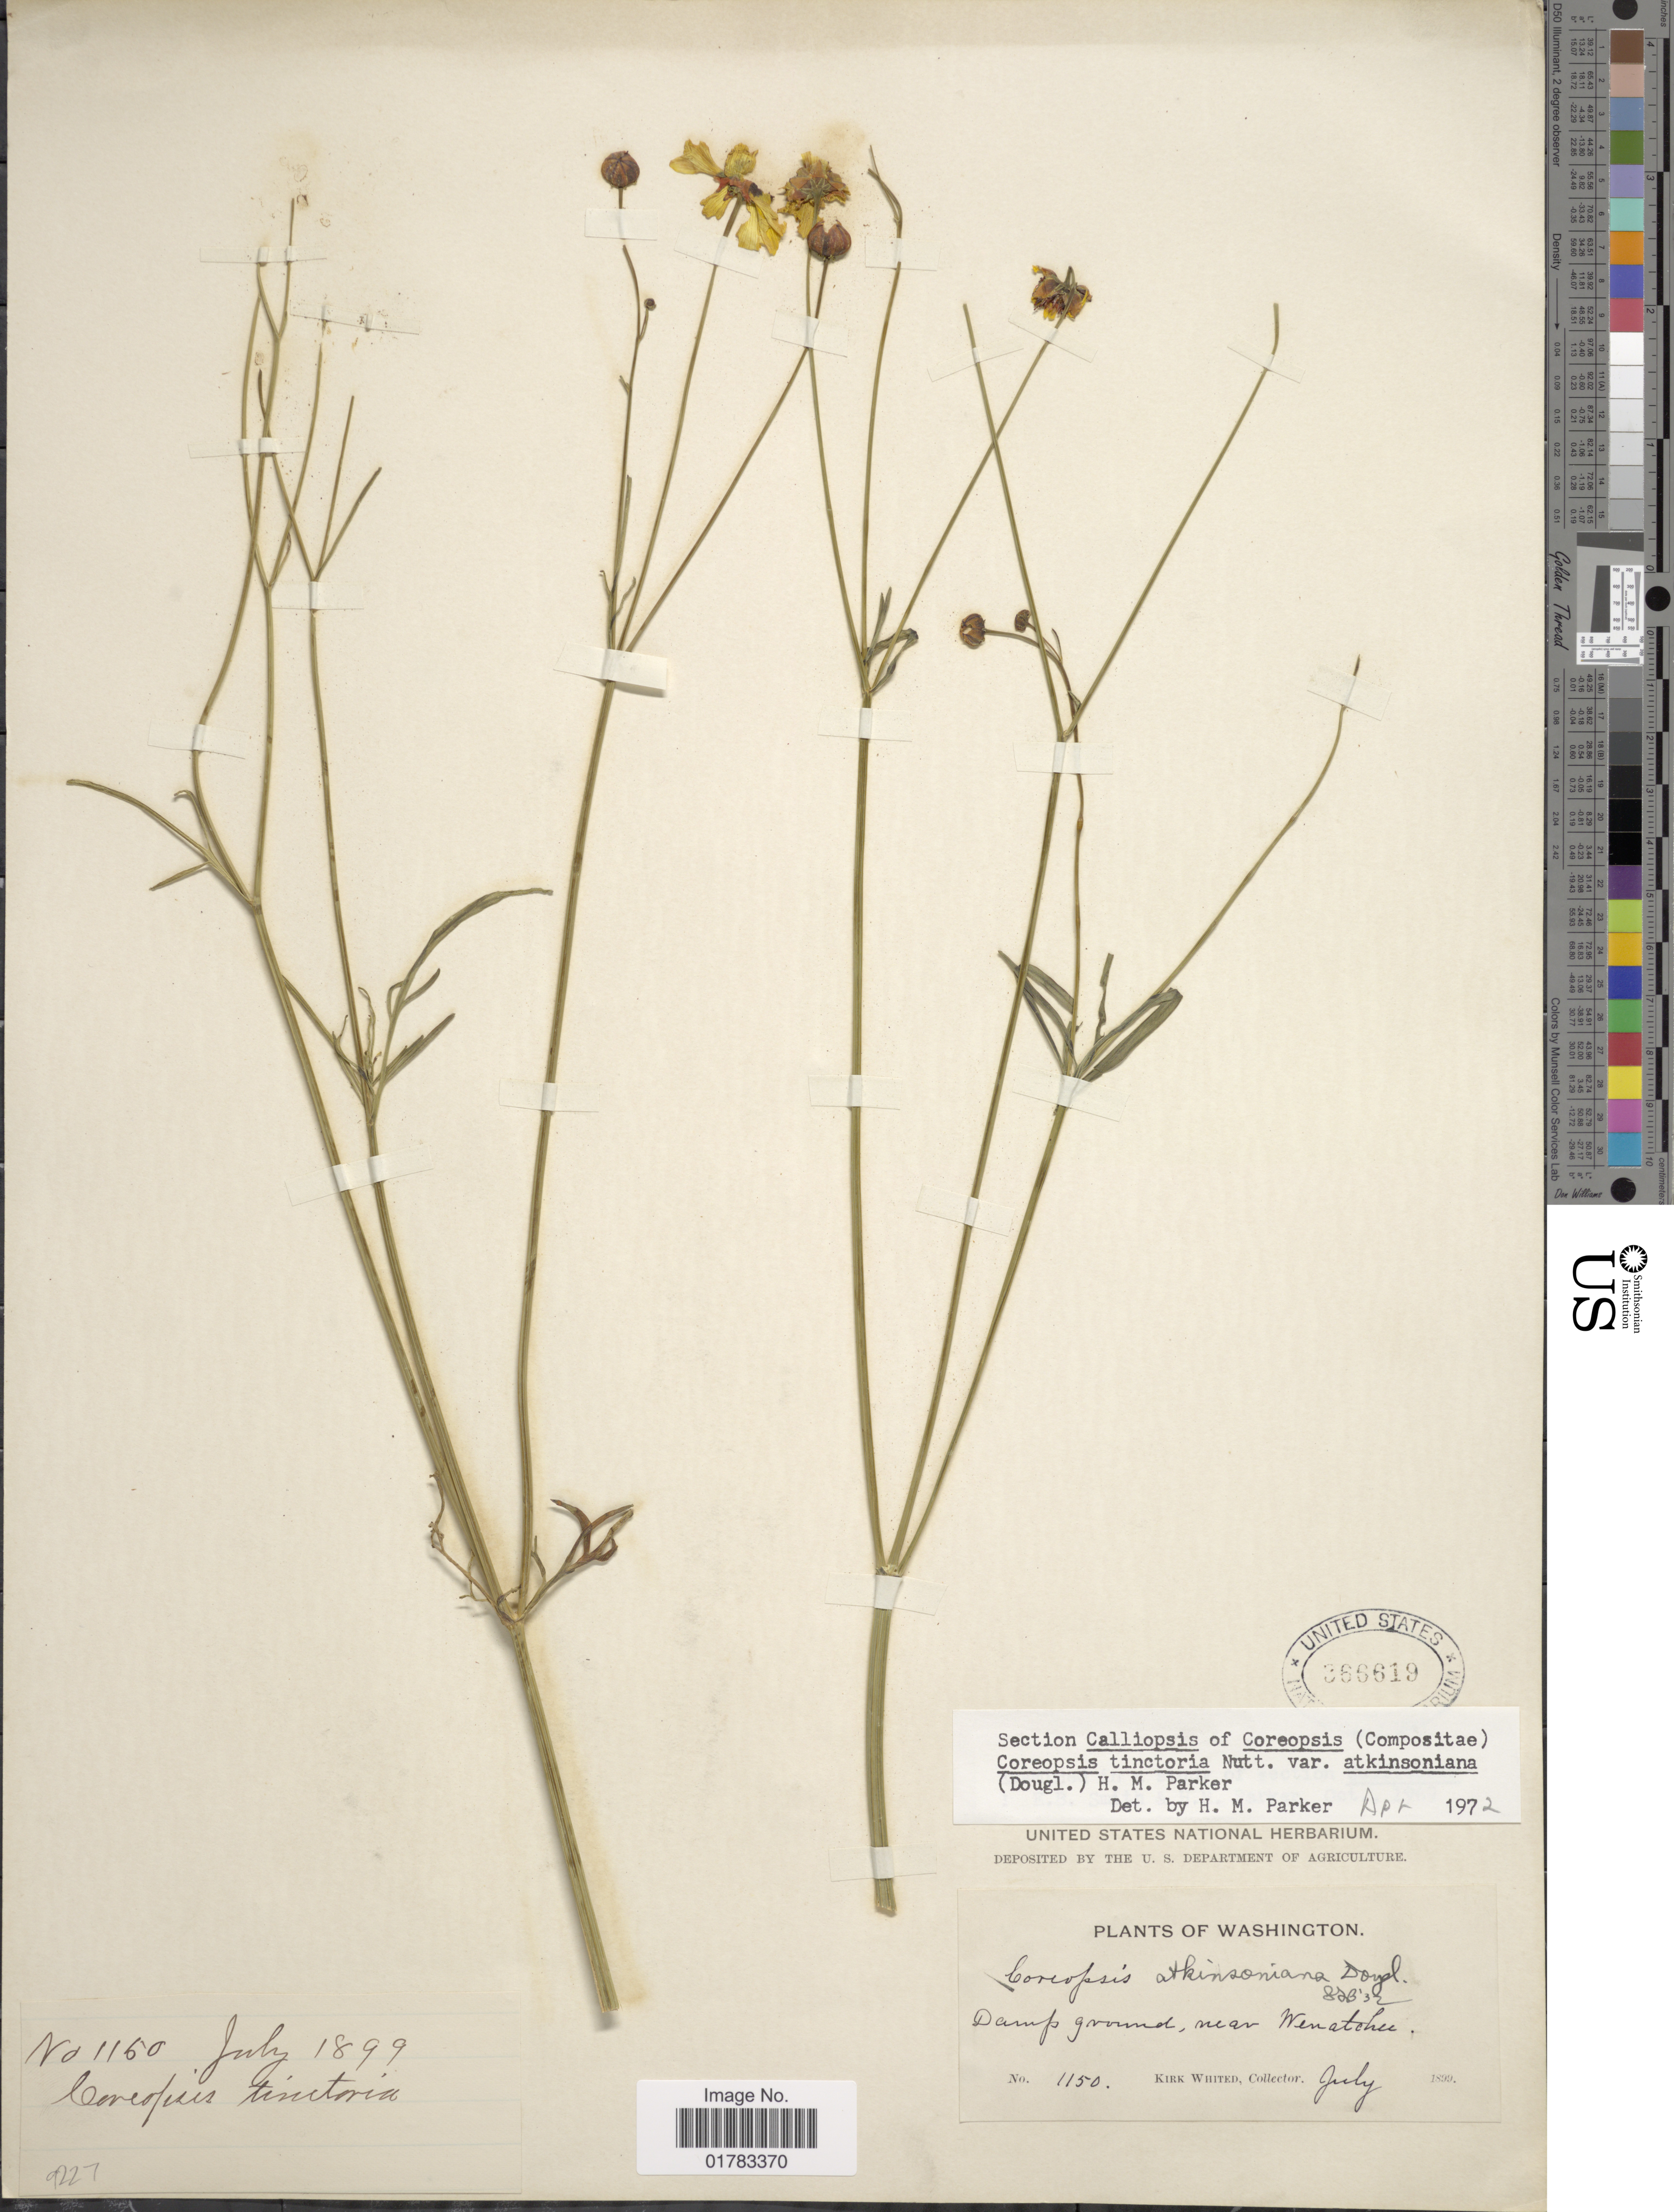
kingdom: Plantae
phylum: Tracheophyta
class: Magnoliopsida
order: Asterales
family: Asteraceae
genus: Coreopsis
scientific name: Coreopsis tinctoria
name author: Nutt.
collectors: K. Whited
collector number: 1150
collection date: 1899-07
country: United States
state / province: Washington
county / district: Chelan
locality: Damp ground, near Wenatchee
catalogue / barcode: US 366619